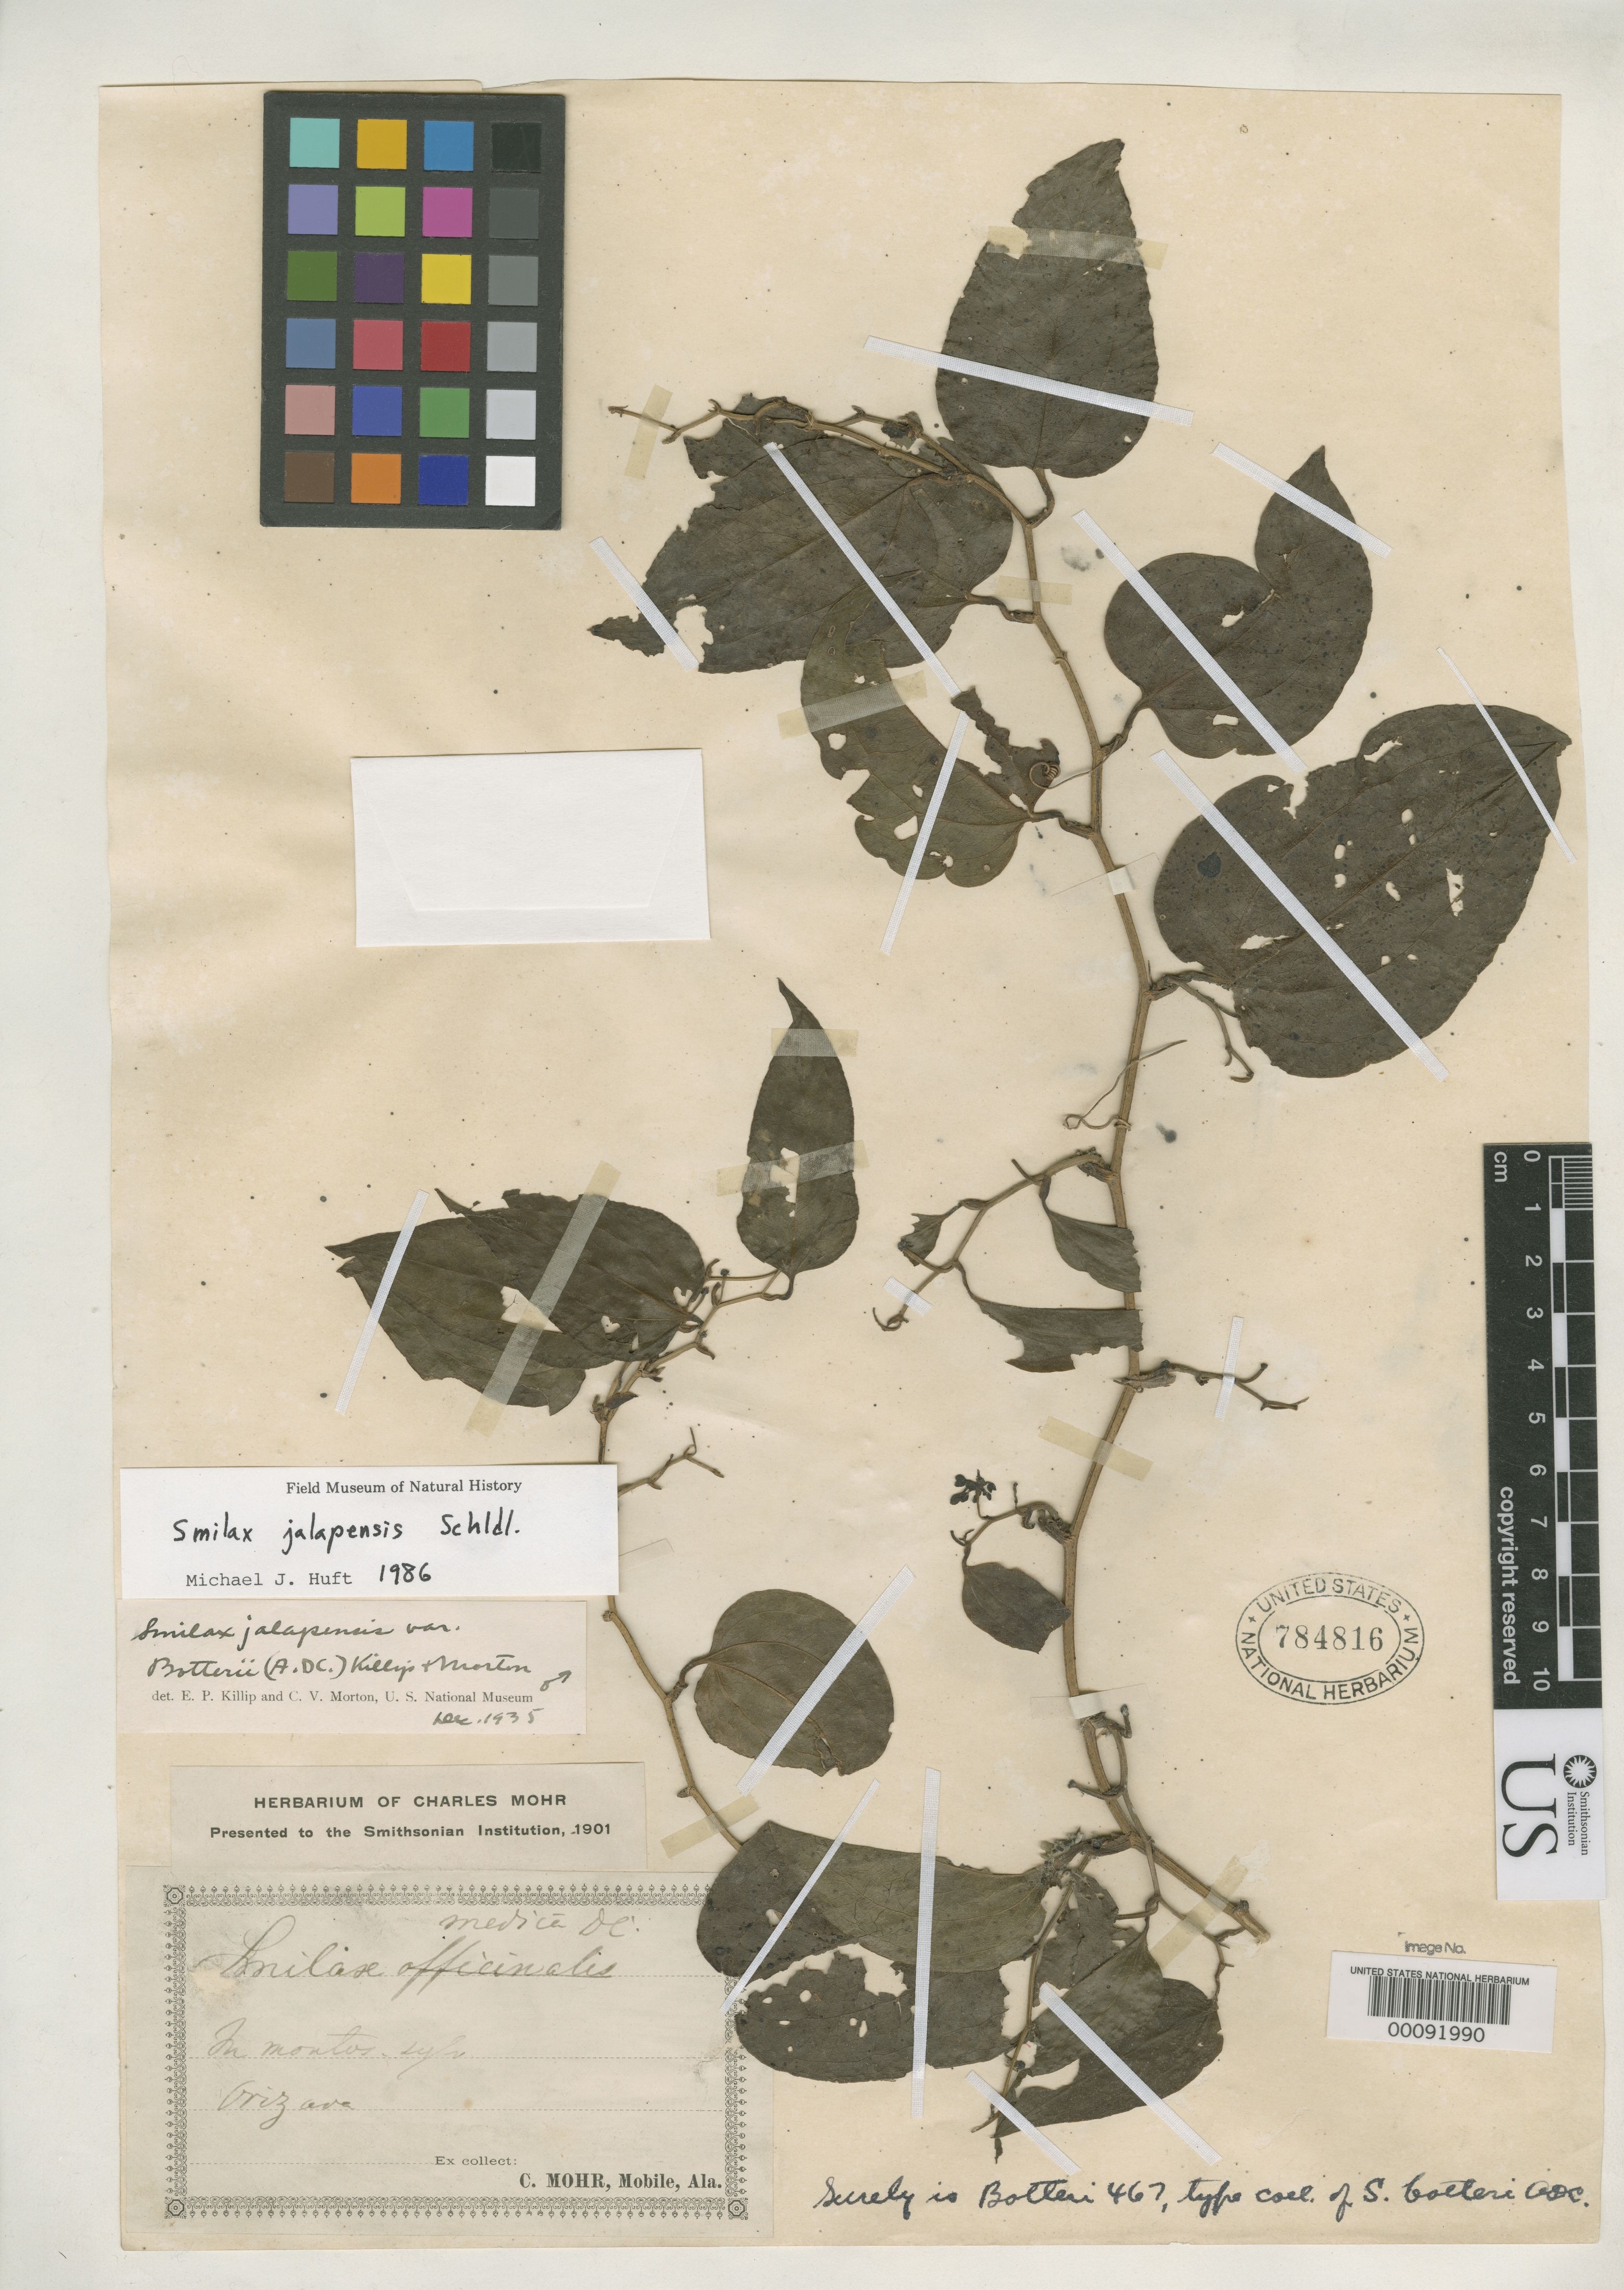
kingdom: Plantae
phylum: Tracheophyta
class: Liliopsida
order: Liliales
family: Smilacaceae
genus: Smilax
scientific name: Smilax botteri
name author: A. DC.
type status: Isosyntype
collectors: M. Botteri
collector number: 467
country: Mexico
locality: E of Monserrat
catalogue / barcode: US 784816